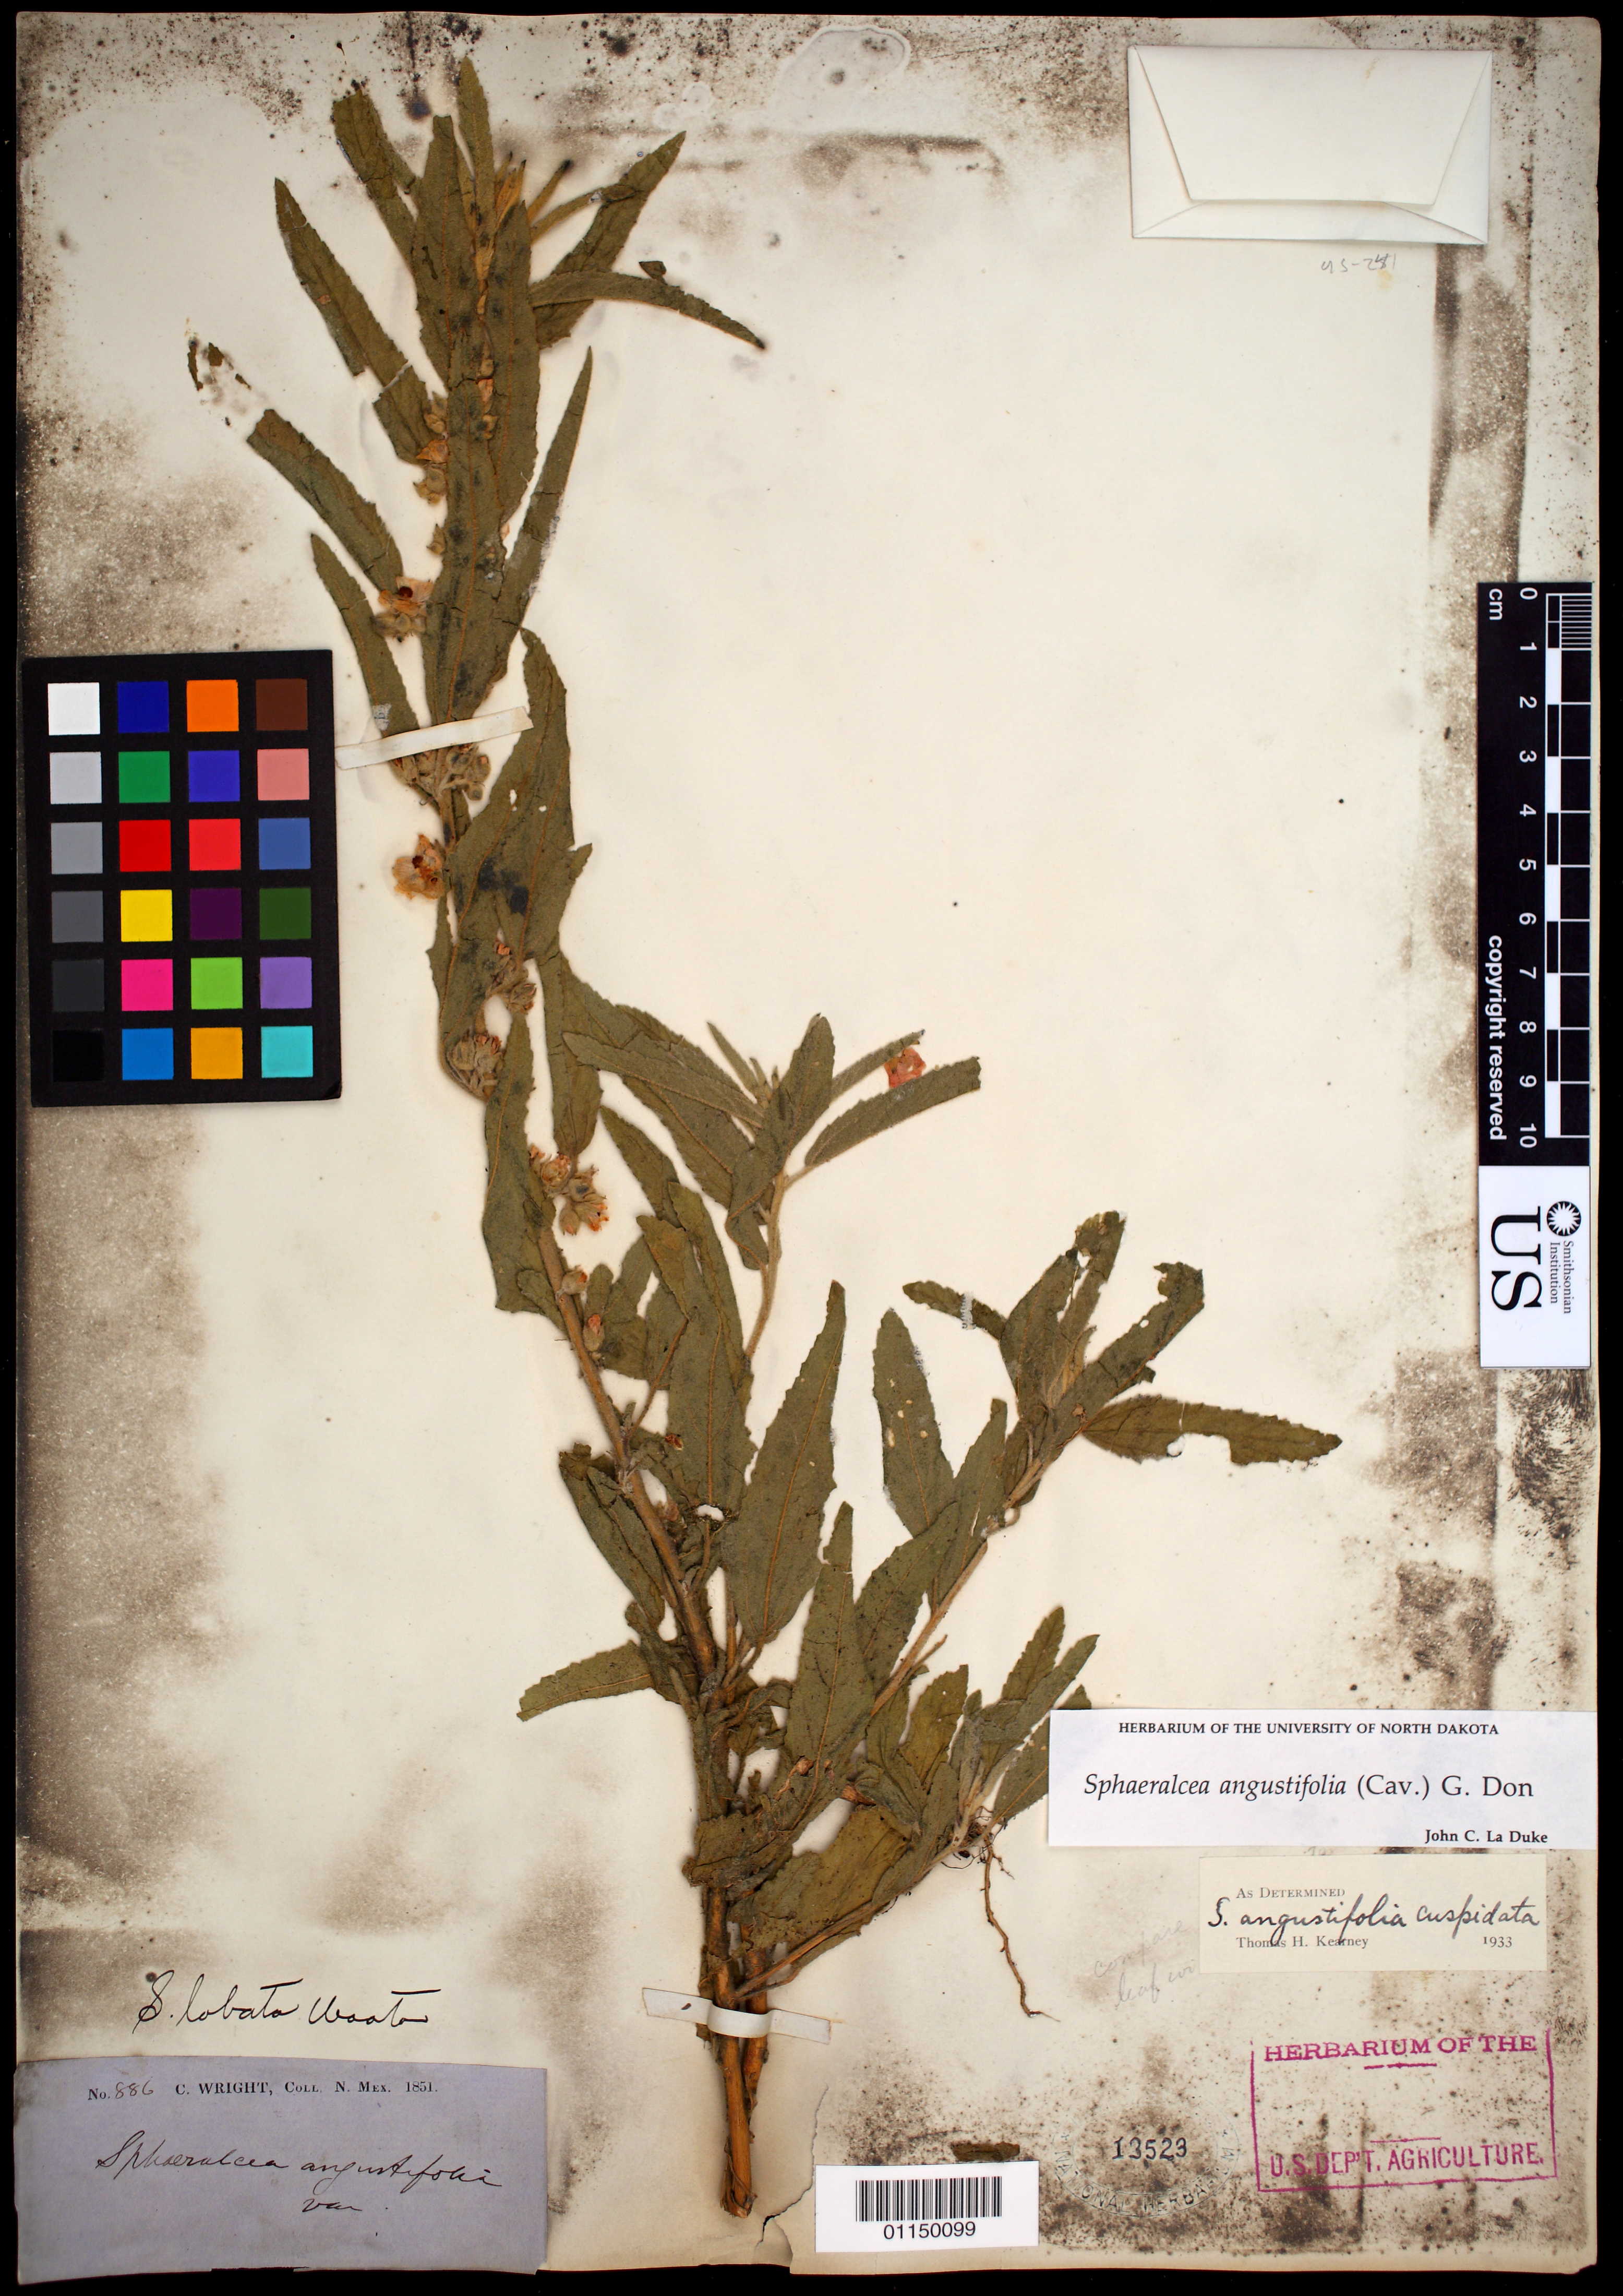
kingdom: Plantae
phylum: Tracheophyta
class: Magnoliopsida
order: Malvales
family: Malvaceae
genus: Sphaeralcea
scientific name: Sphaeralcea angustifolia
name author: (Cav.) G. Don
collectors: C. Wright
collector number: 886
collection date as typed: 1851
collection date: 1851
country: United States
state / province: New Mexico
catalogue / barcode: US 13523